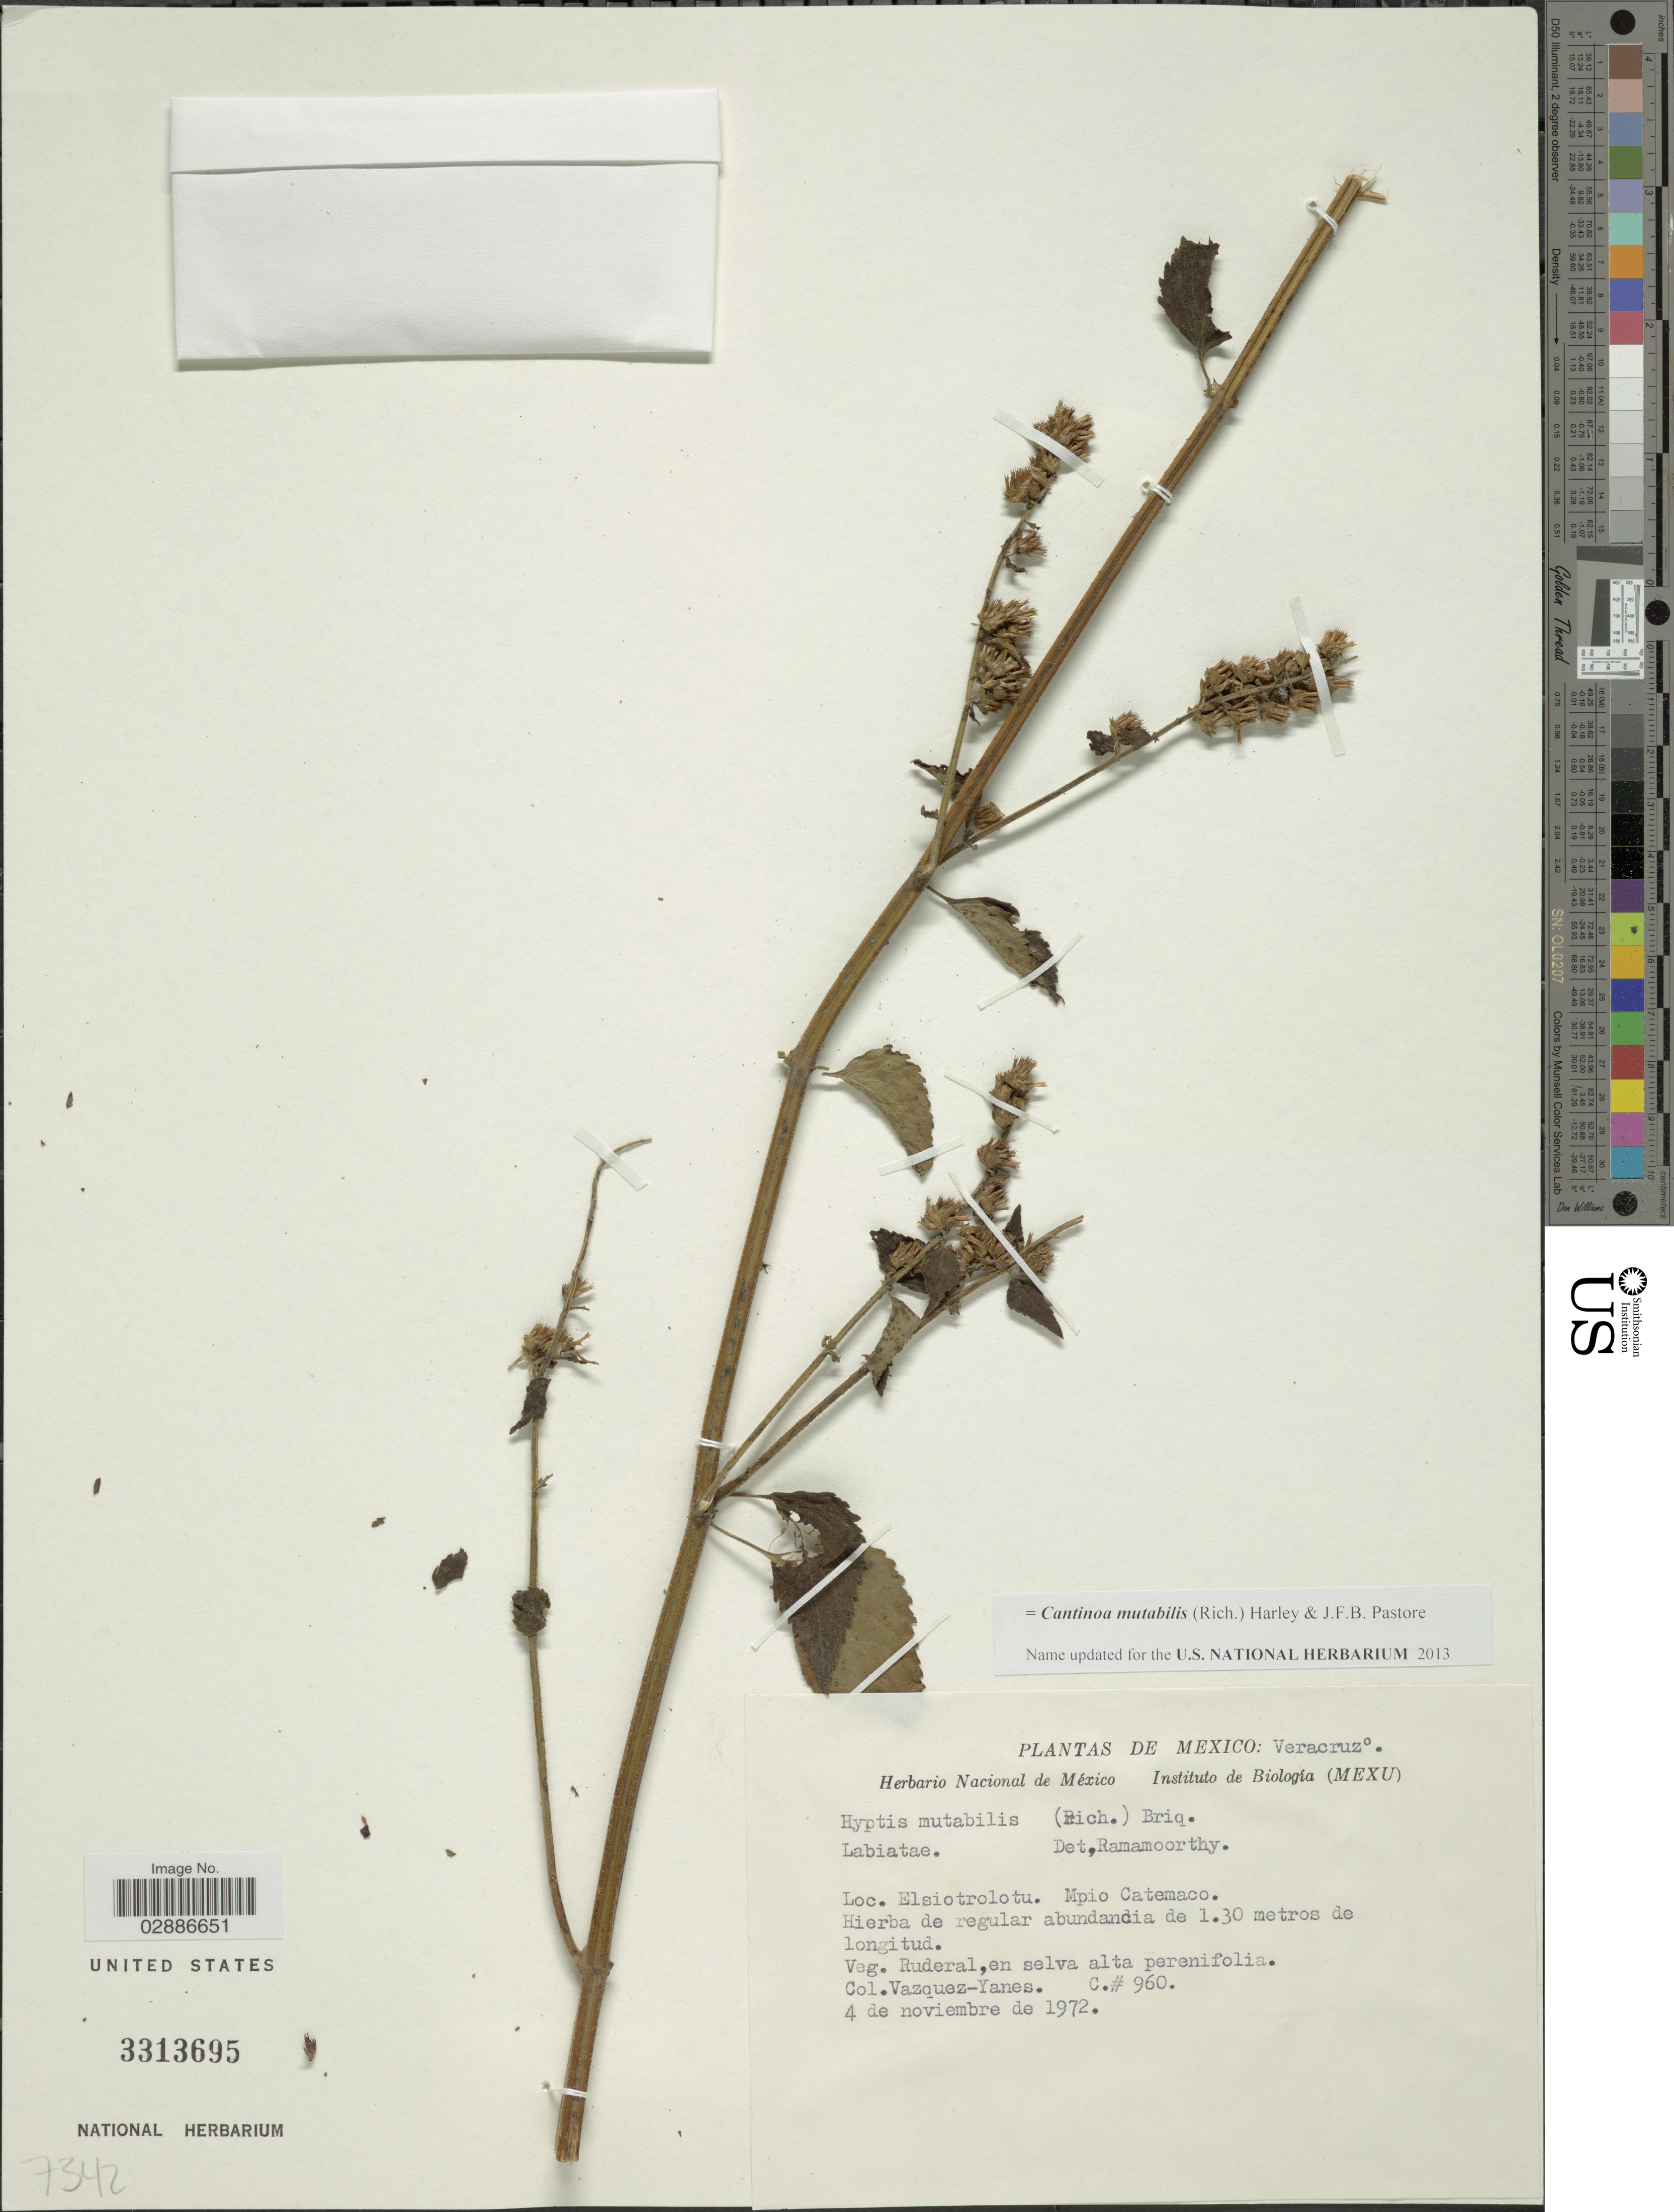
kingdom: Plantae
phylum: Tracheophyta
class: Magnoliopsida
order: Lamiales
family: Lamiaceae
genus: Cantinoa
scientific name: Cantinoa mutabilis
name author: (Epling) Harley & J.F.B. Pastore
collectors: C. Vazquez Yanes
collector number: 960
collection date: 1972-11-04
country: Mexico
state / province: Veracruz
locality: Veracruzº. Elsiotrolotu. Mpio Catemaco.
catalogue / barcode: US 3313695